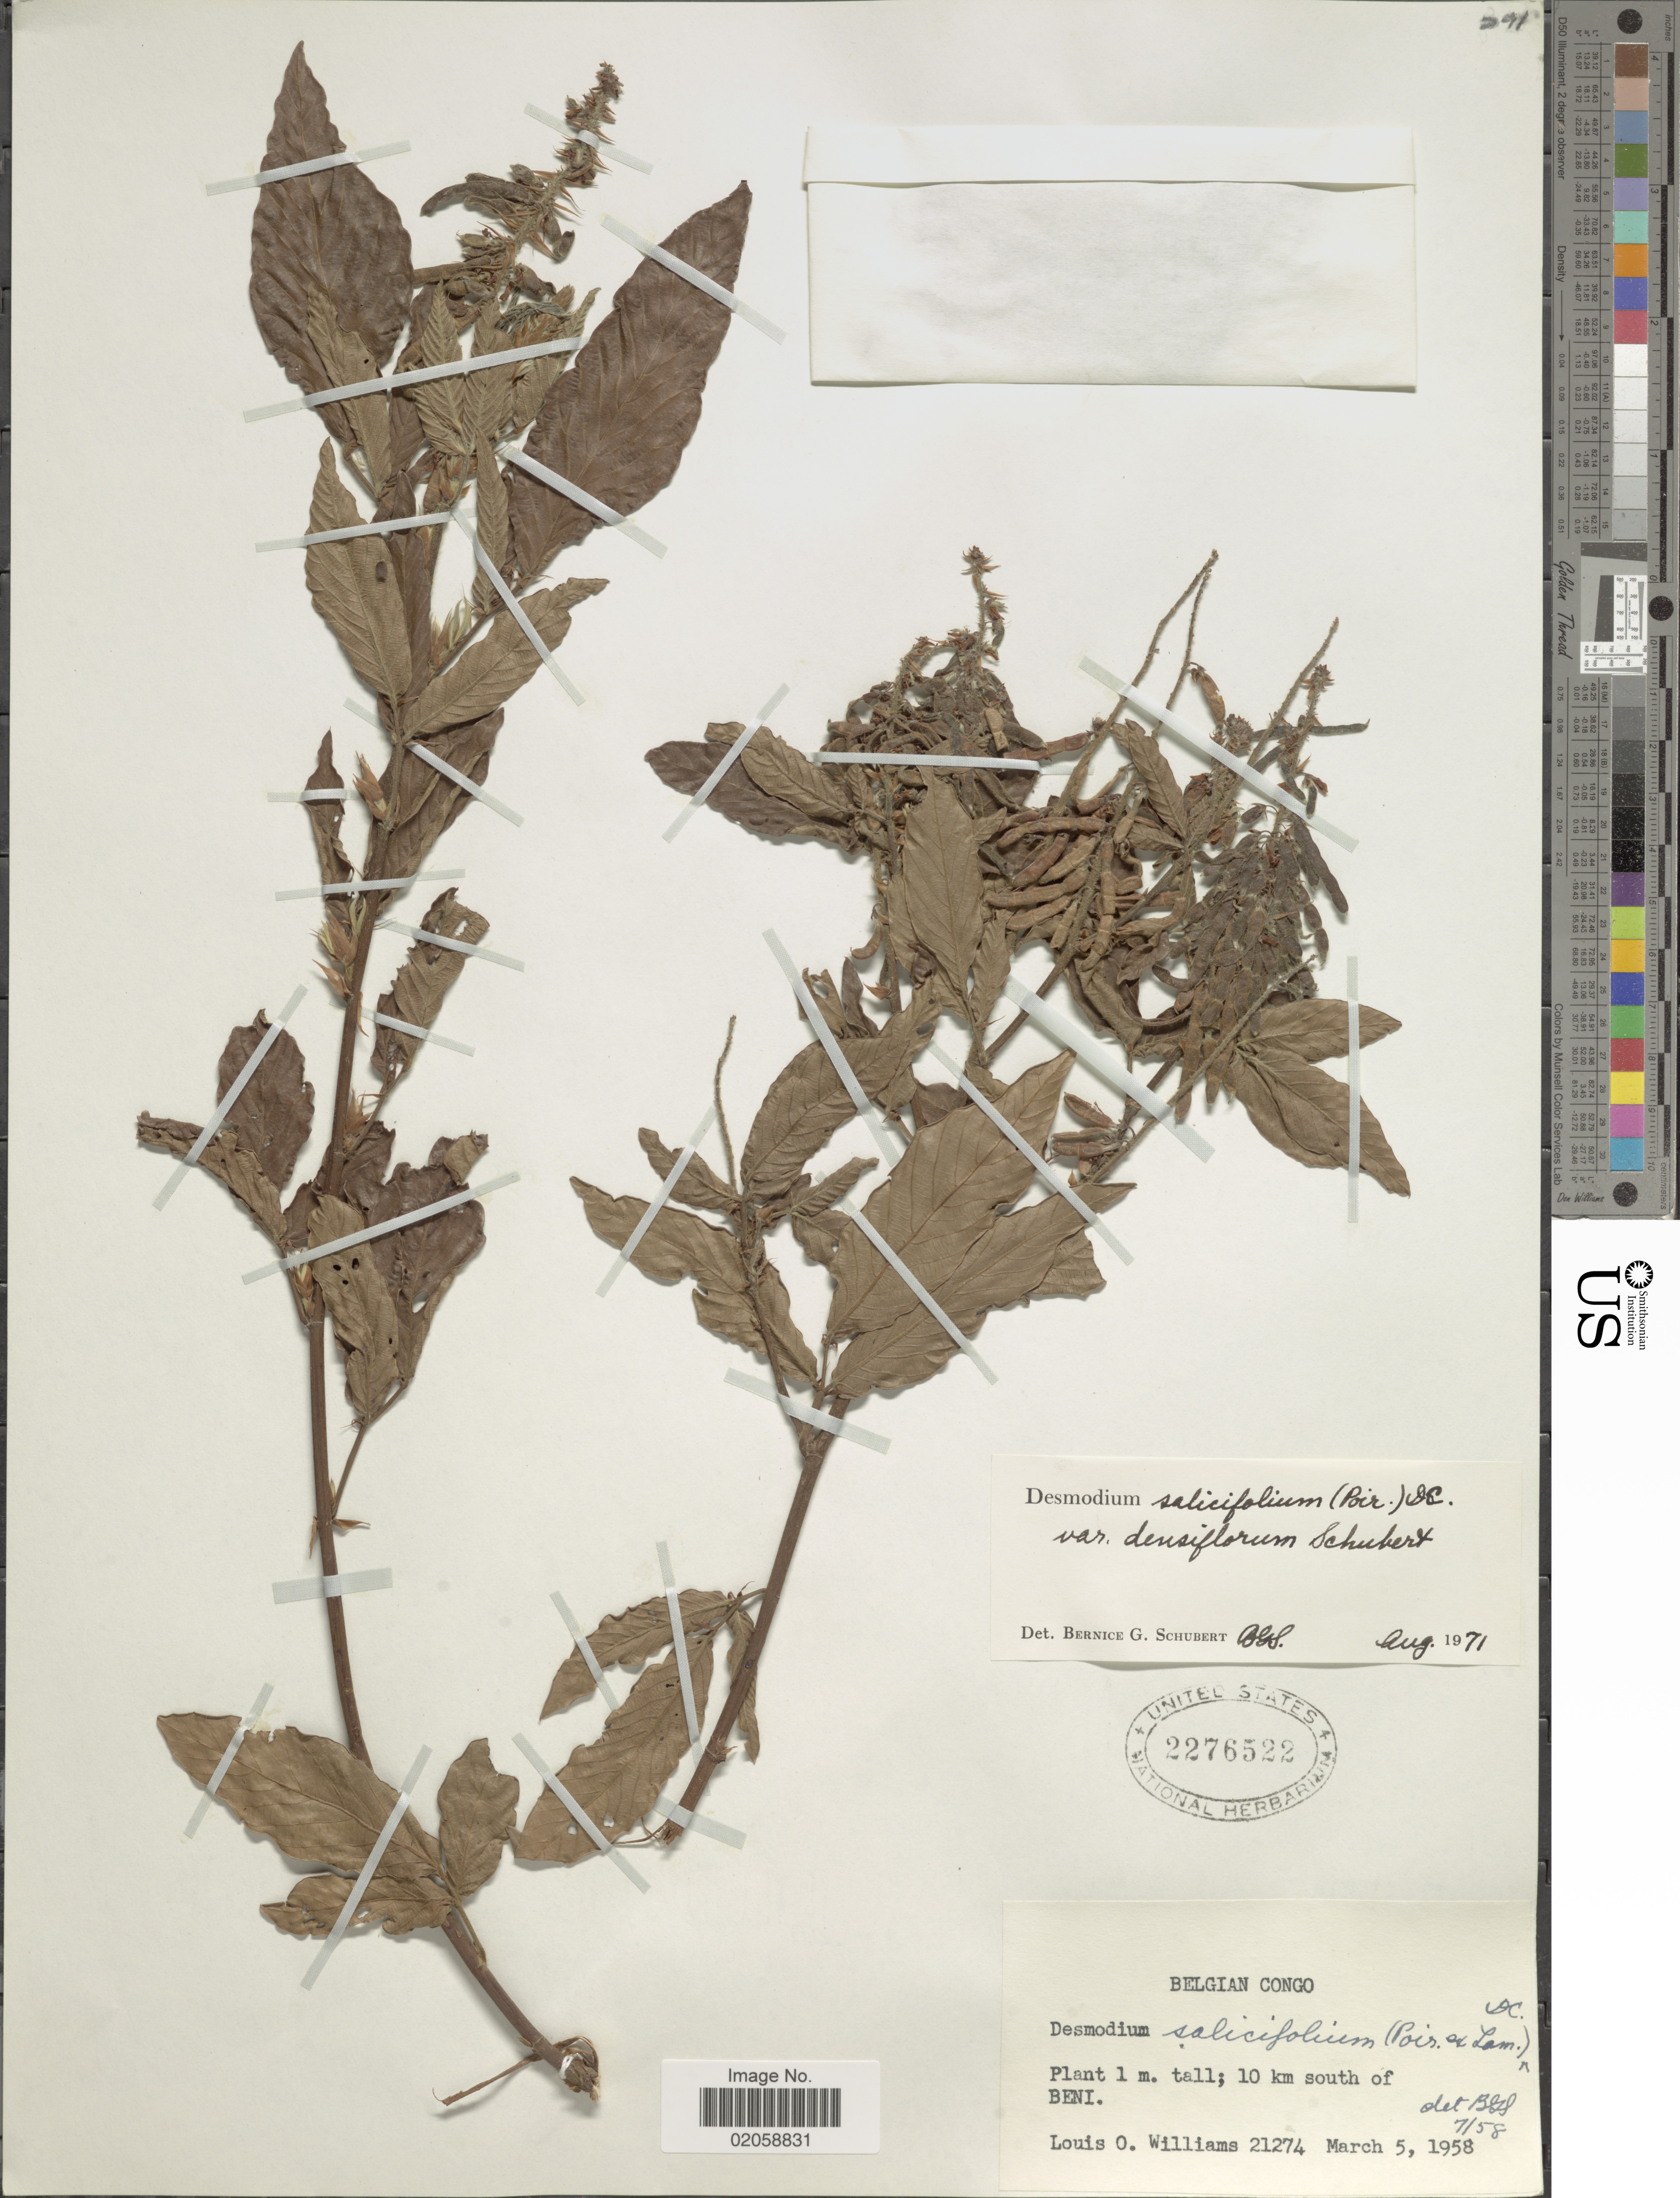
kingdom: Plantae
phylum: Tracheophyta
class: Magnoliopsida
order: Fabales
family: Fabaceae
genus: Pleurolobus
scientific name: Pleurolobus salicifolius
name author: (Poir.) H. Ohashi & K. Ohashi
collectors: L. O. Williams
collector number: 21274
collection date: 1958-03-05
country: Congo, Democratic Republic of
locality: Belgian Congo. 10 km south of Beni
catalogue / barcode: US 2276522